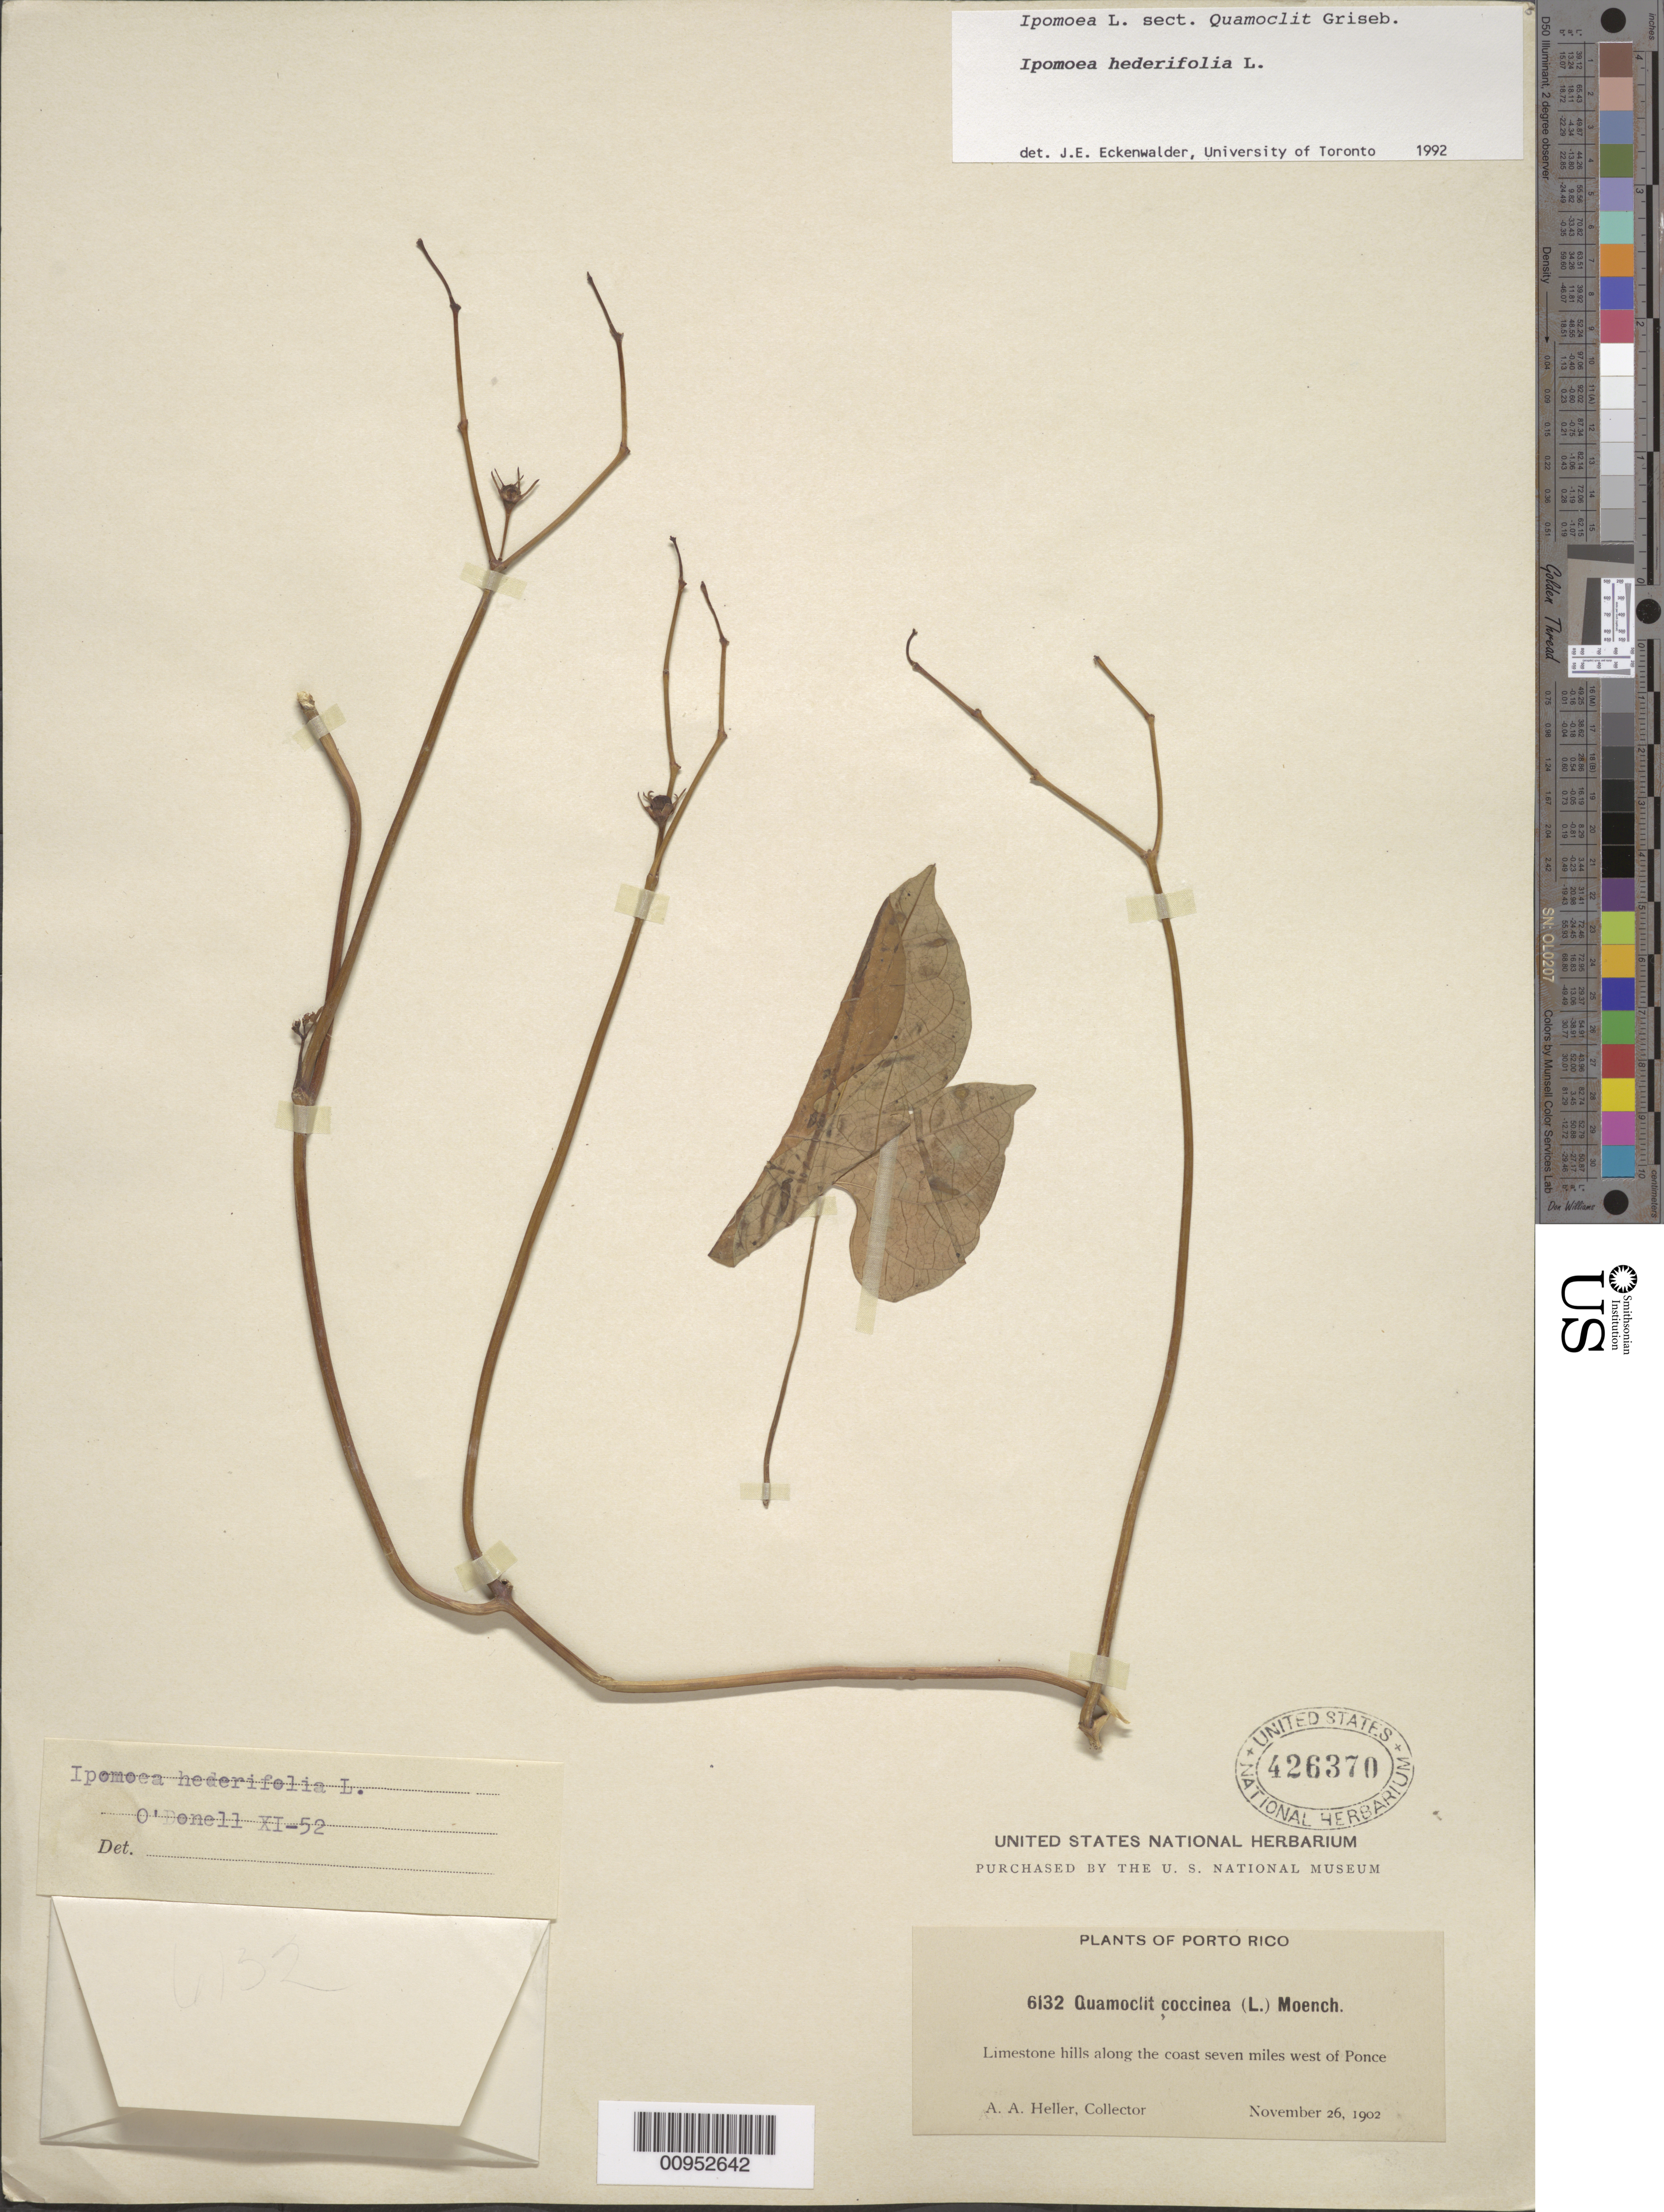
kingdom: Plantae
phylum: Tracheophyta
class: Magnoliopsida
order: Solanales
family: Convolvulaceae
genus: Ipomoea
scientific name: Ipomoea hederifolia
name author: L.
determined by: Eckenwalder, James E.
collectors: A. A. Heller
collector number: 6132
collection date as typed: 26 Nov 1902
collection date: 1902-11-26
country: Puerto Rico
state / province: Ponce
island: Puerto Rico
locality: Ponce, seven miles west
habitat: Limestone hills along coast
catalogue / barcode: US 426370